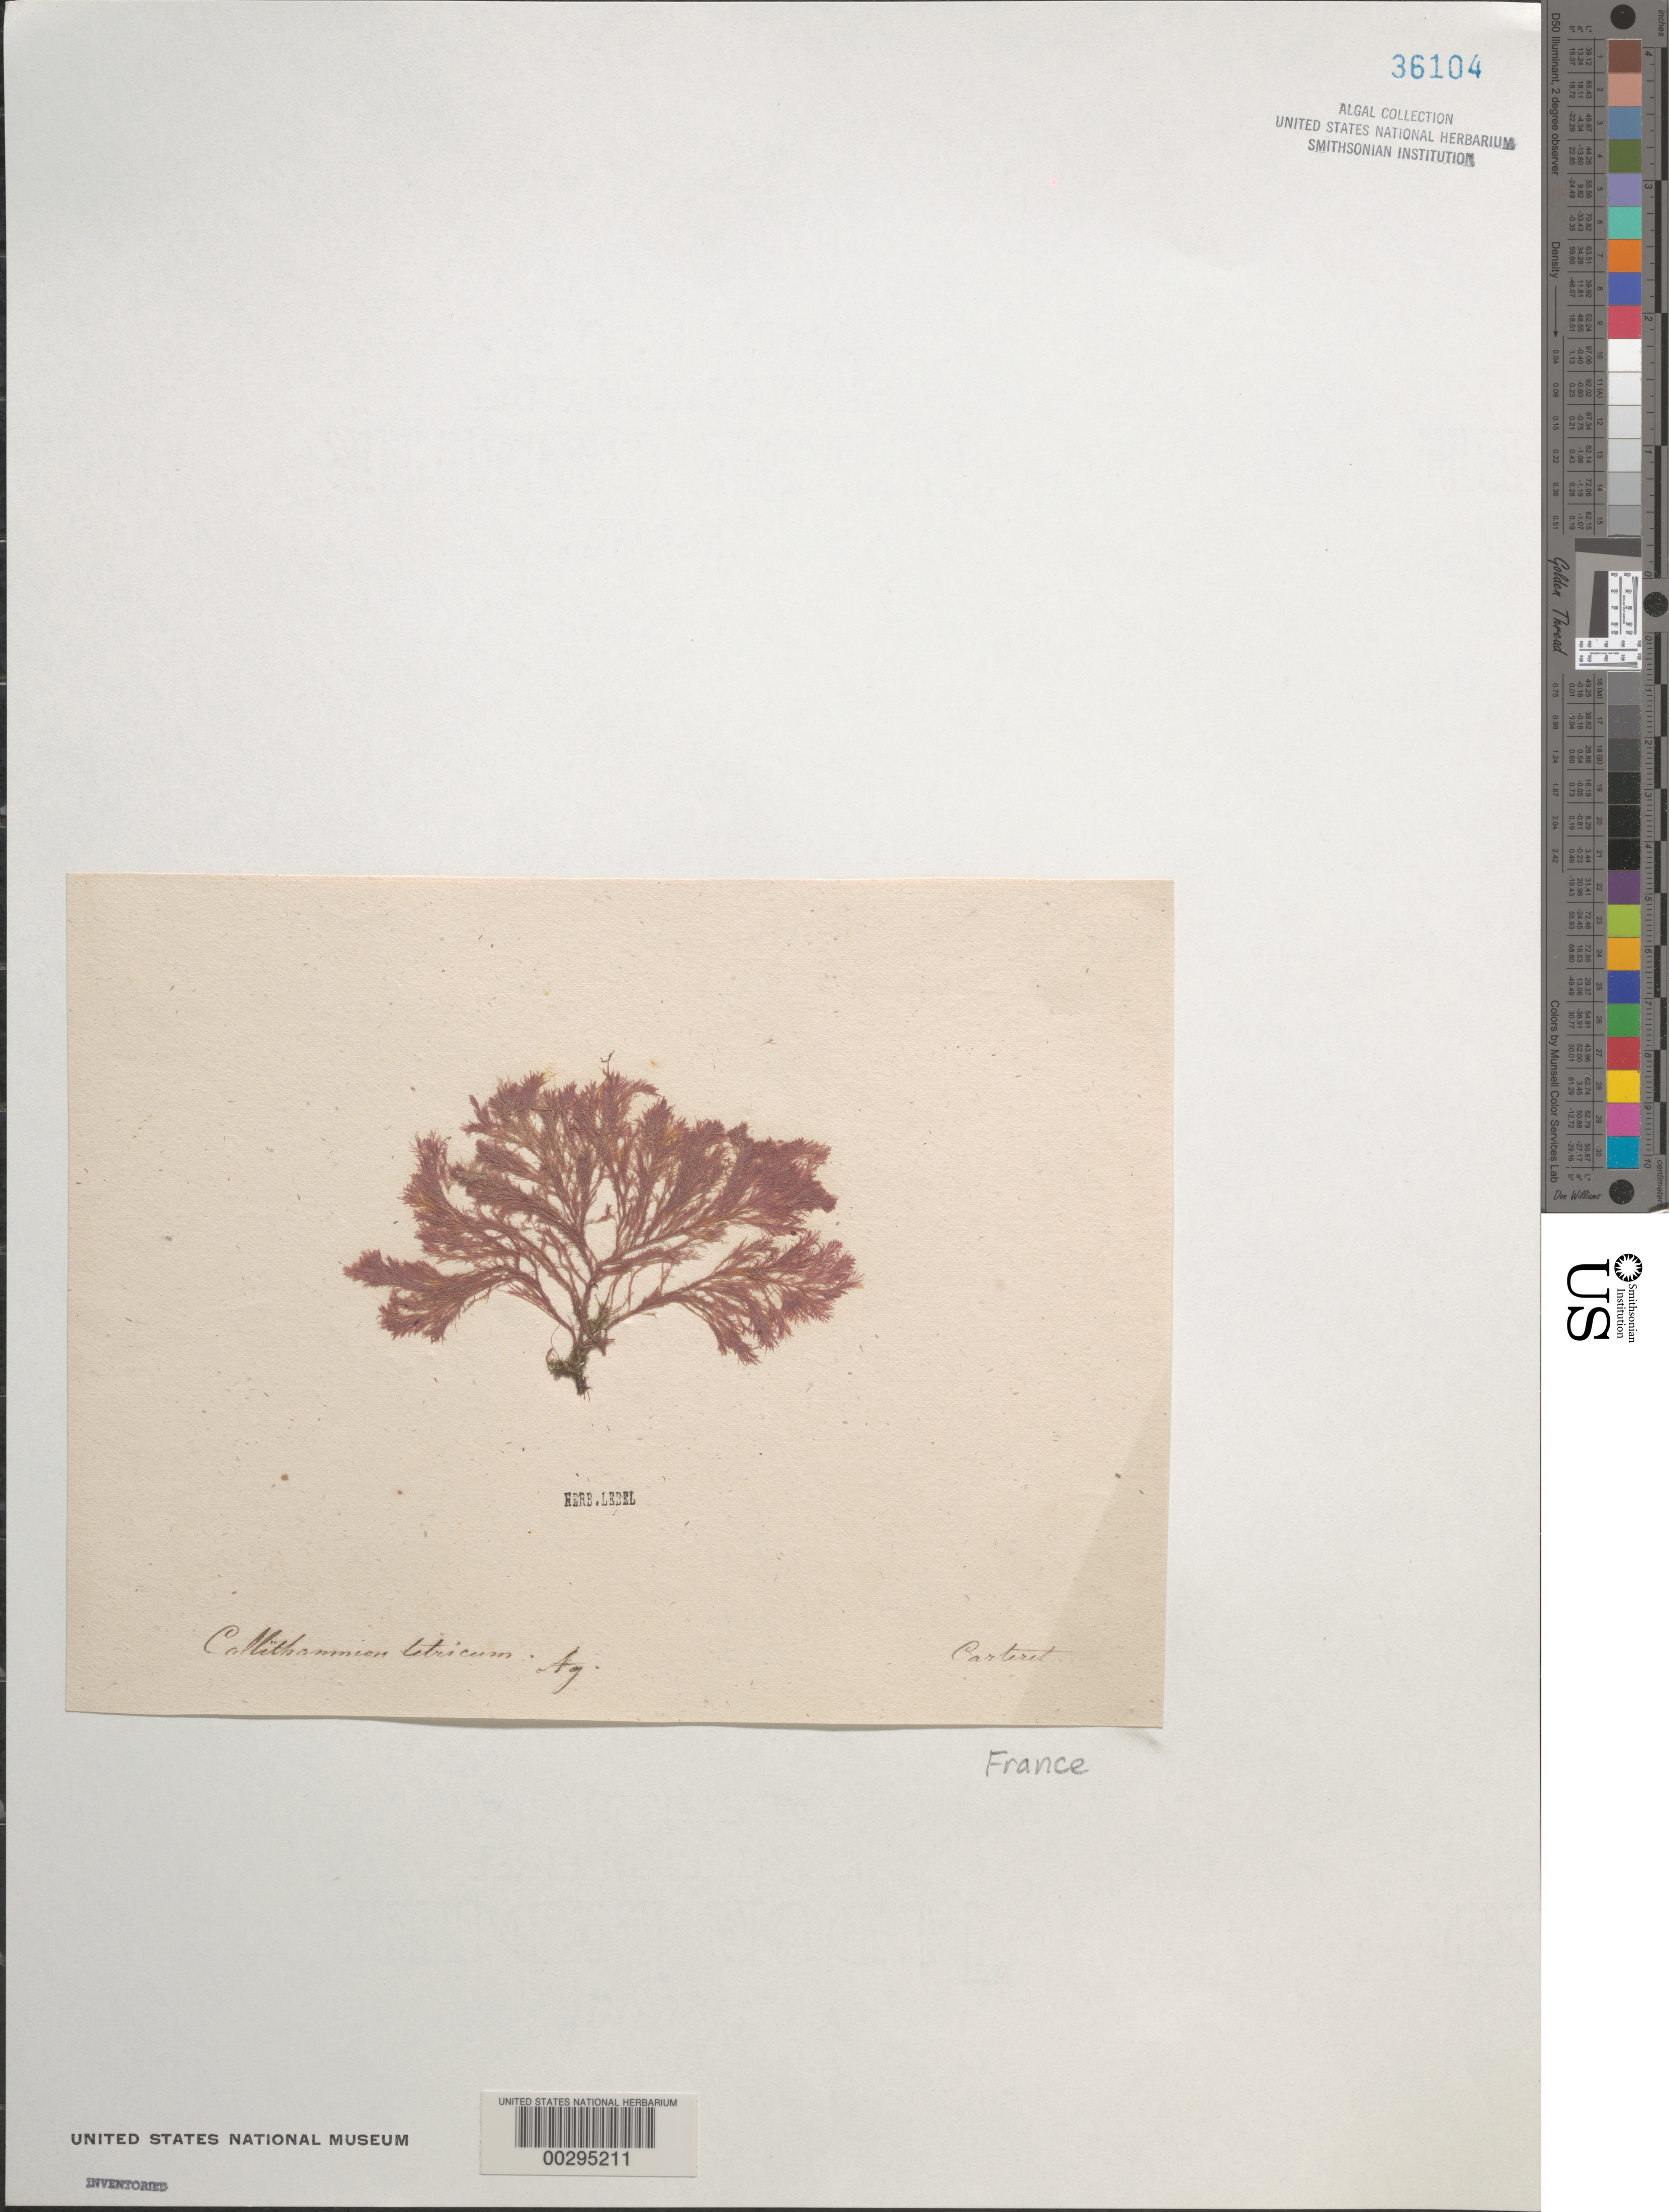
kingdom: Plantae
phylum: Rhodophyta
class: Florideophyceae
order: Ceramiales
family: Callithamniaceae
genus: Callithamnion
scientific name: Callithamnion tetricum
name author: (Dillwyn) S.F. Gray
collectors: J. Lebel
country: France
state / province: Normandie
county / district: Manche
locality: Carteret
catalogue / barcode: US 36104